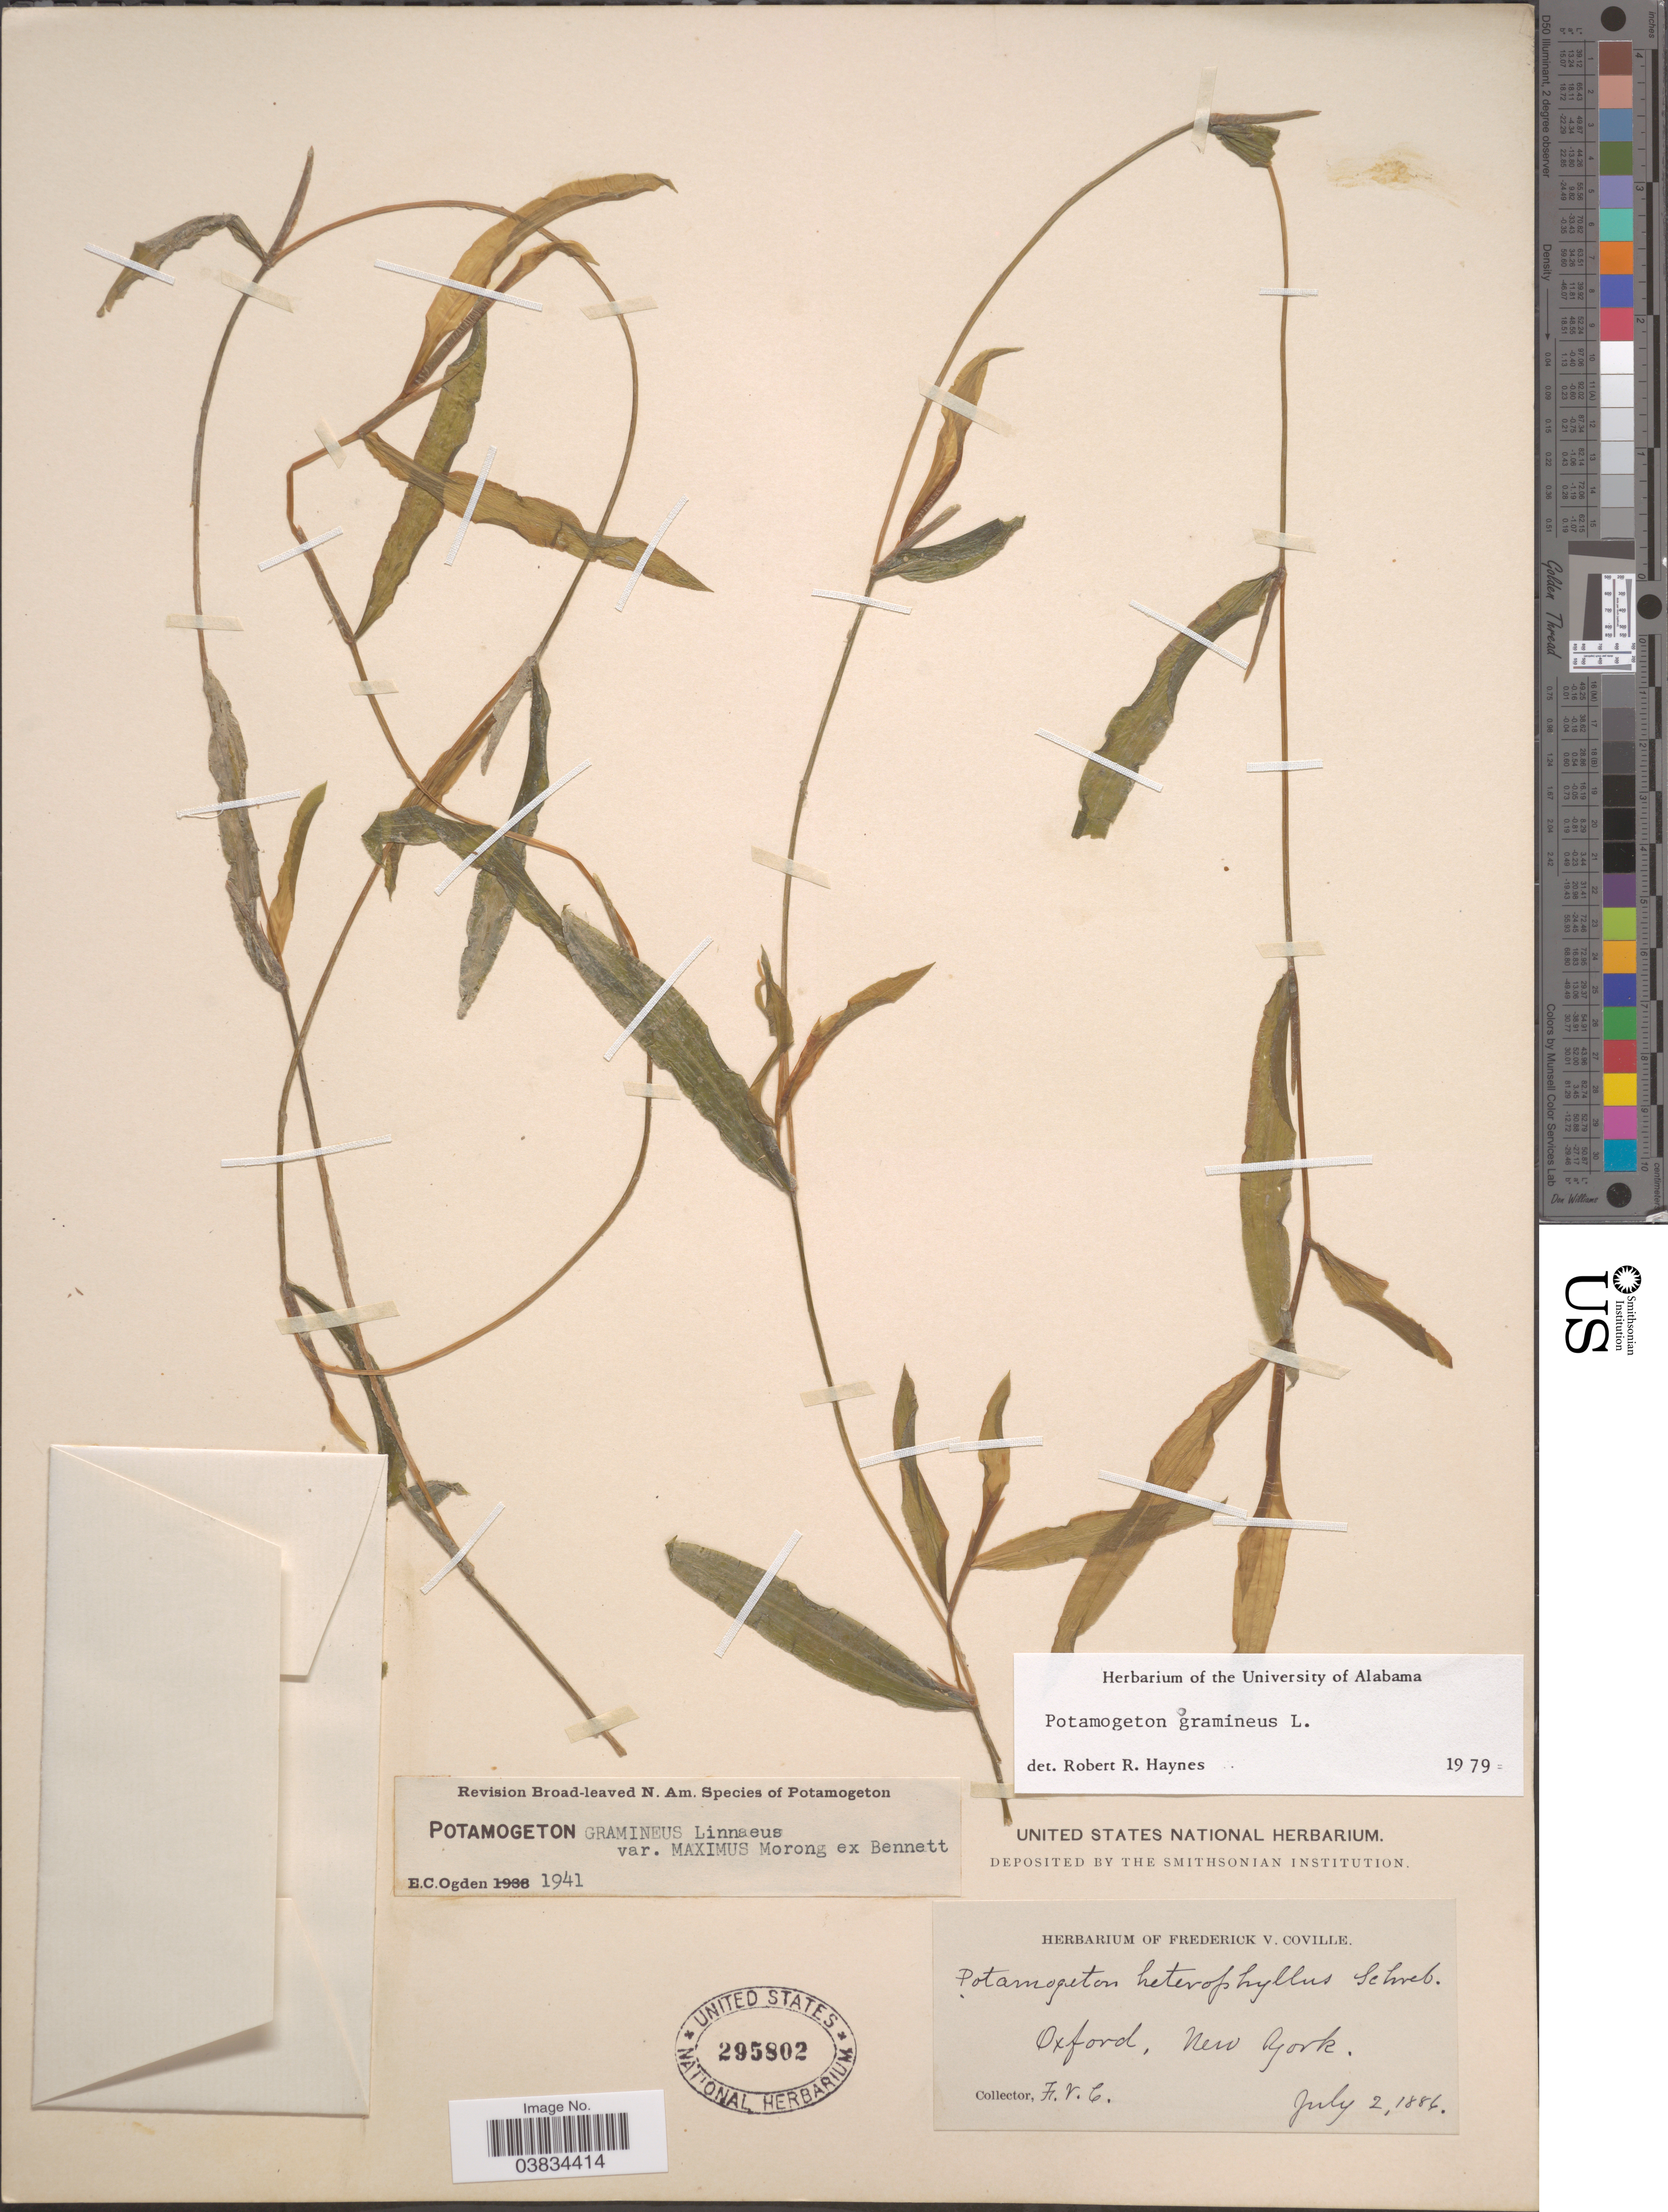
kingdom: Plantae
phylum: Tracheophyta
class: Liliopsida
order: Alismatales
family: Potamogetonaceae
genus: Potamogeton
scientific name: Potamogeton gramineus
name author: L.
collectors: F. V. Coville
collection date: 1886-07-02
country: United States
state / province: New York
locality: Oxford.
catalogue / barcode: US 295802